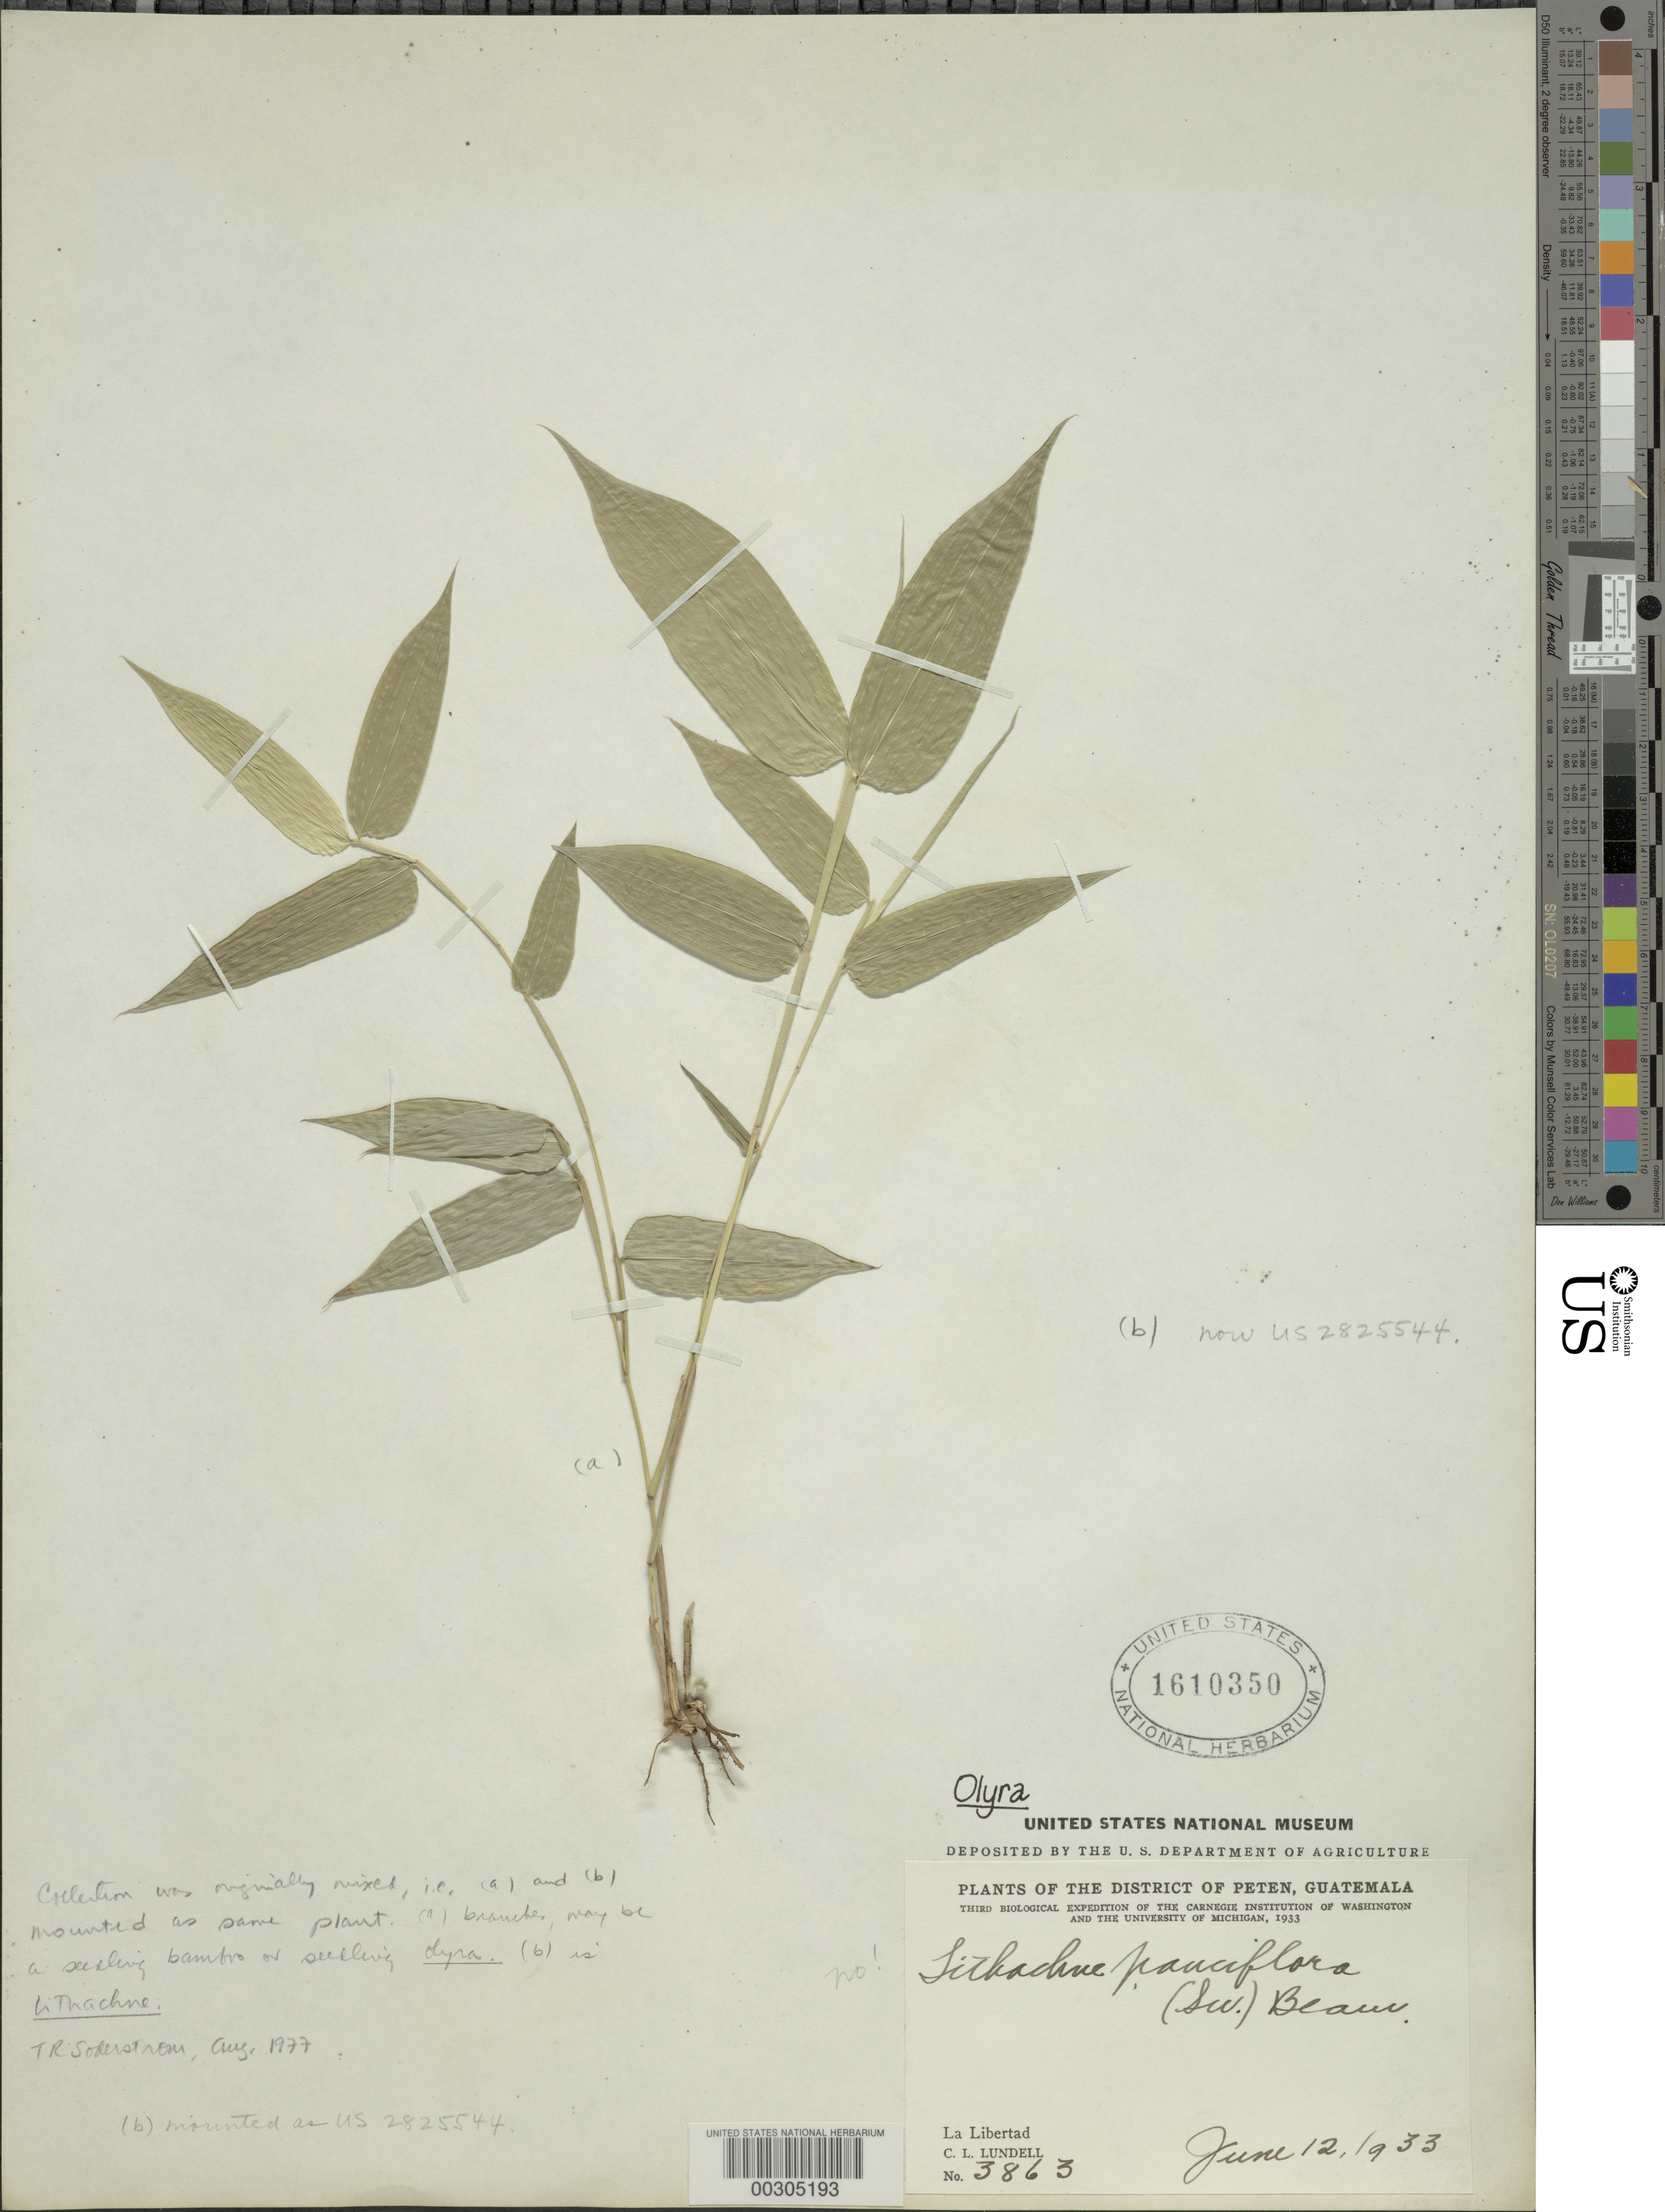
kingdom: Plantae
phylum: Tracheophyta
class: Liliopsida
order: Poales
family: Poaceae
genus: Olyra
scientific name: Olyra sp.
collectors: C. L. Lundell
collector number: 3863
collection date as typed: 12 Jun 1933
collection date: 1933-06-12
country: Guatemala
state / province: El Petén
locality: La Libertad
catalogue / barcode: US 1610350